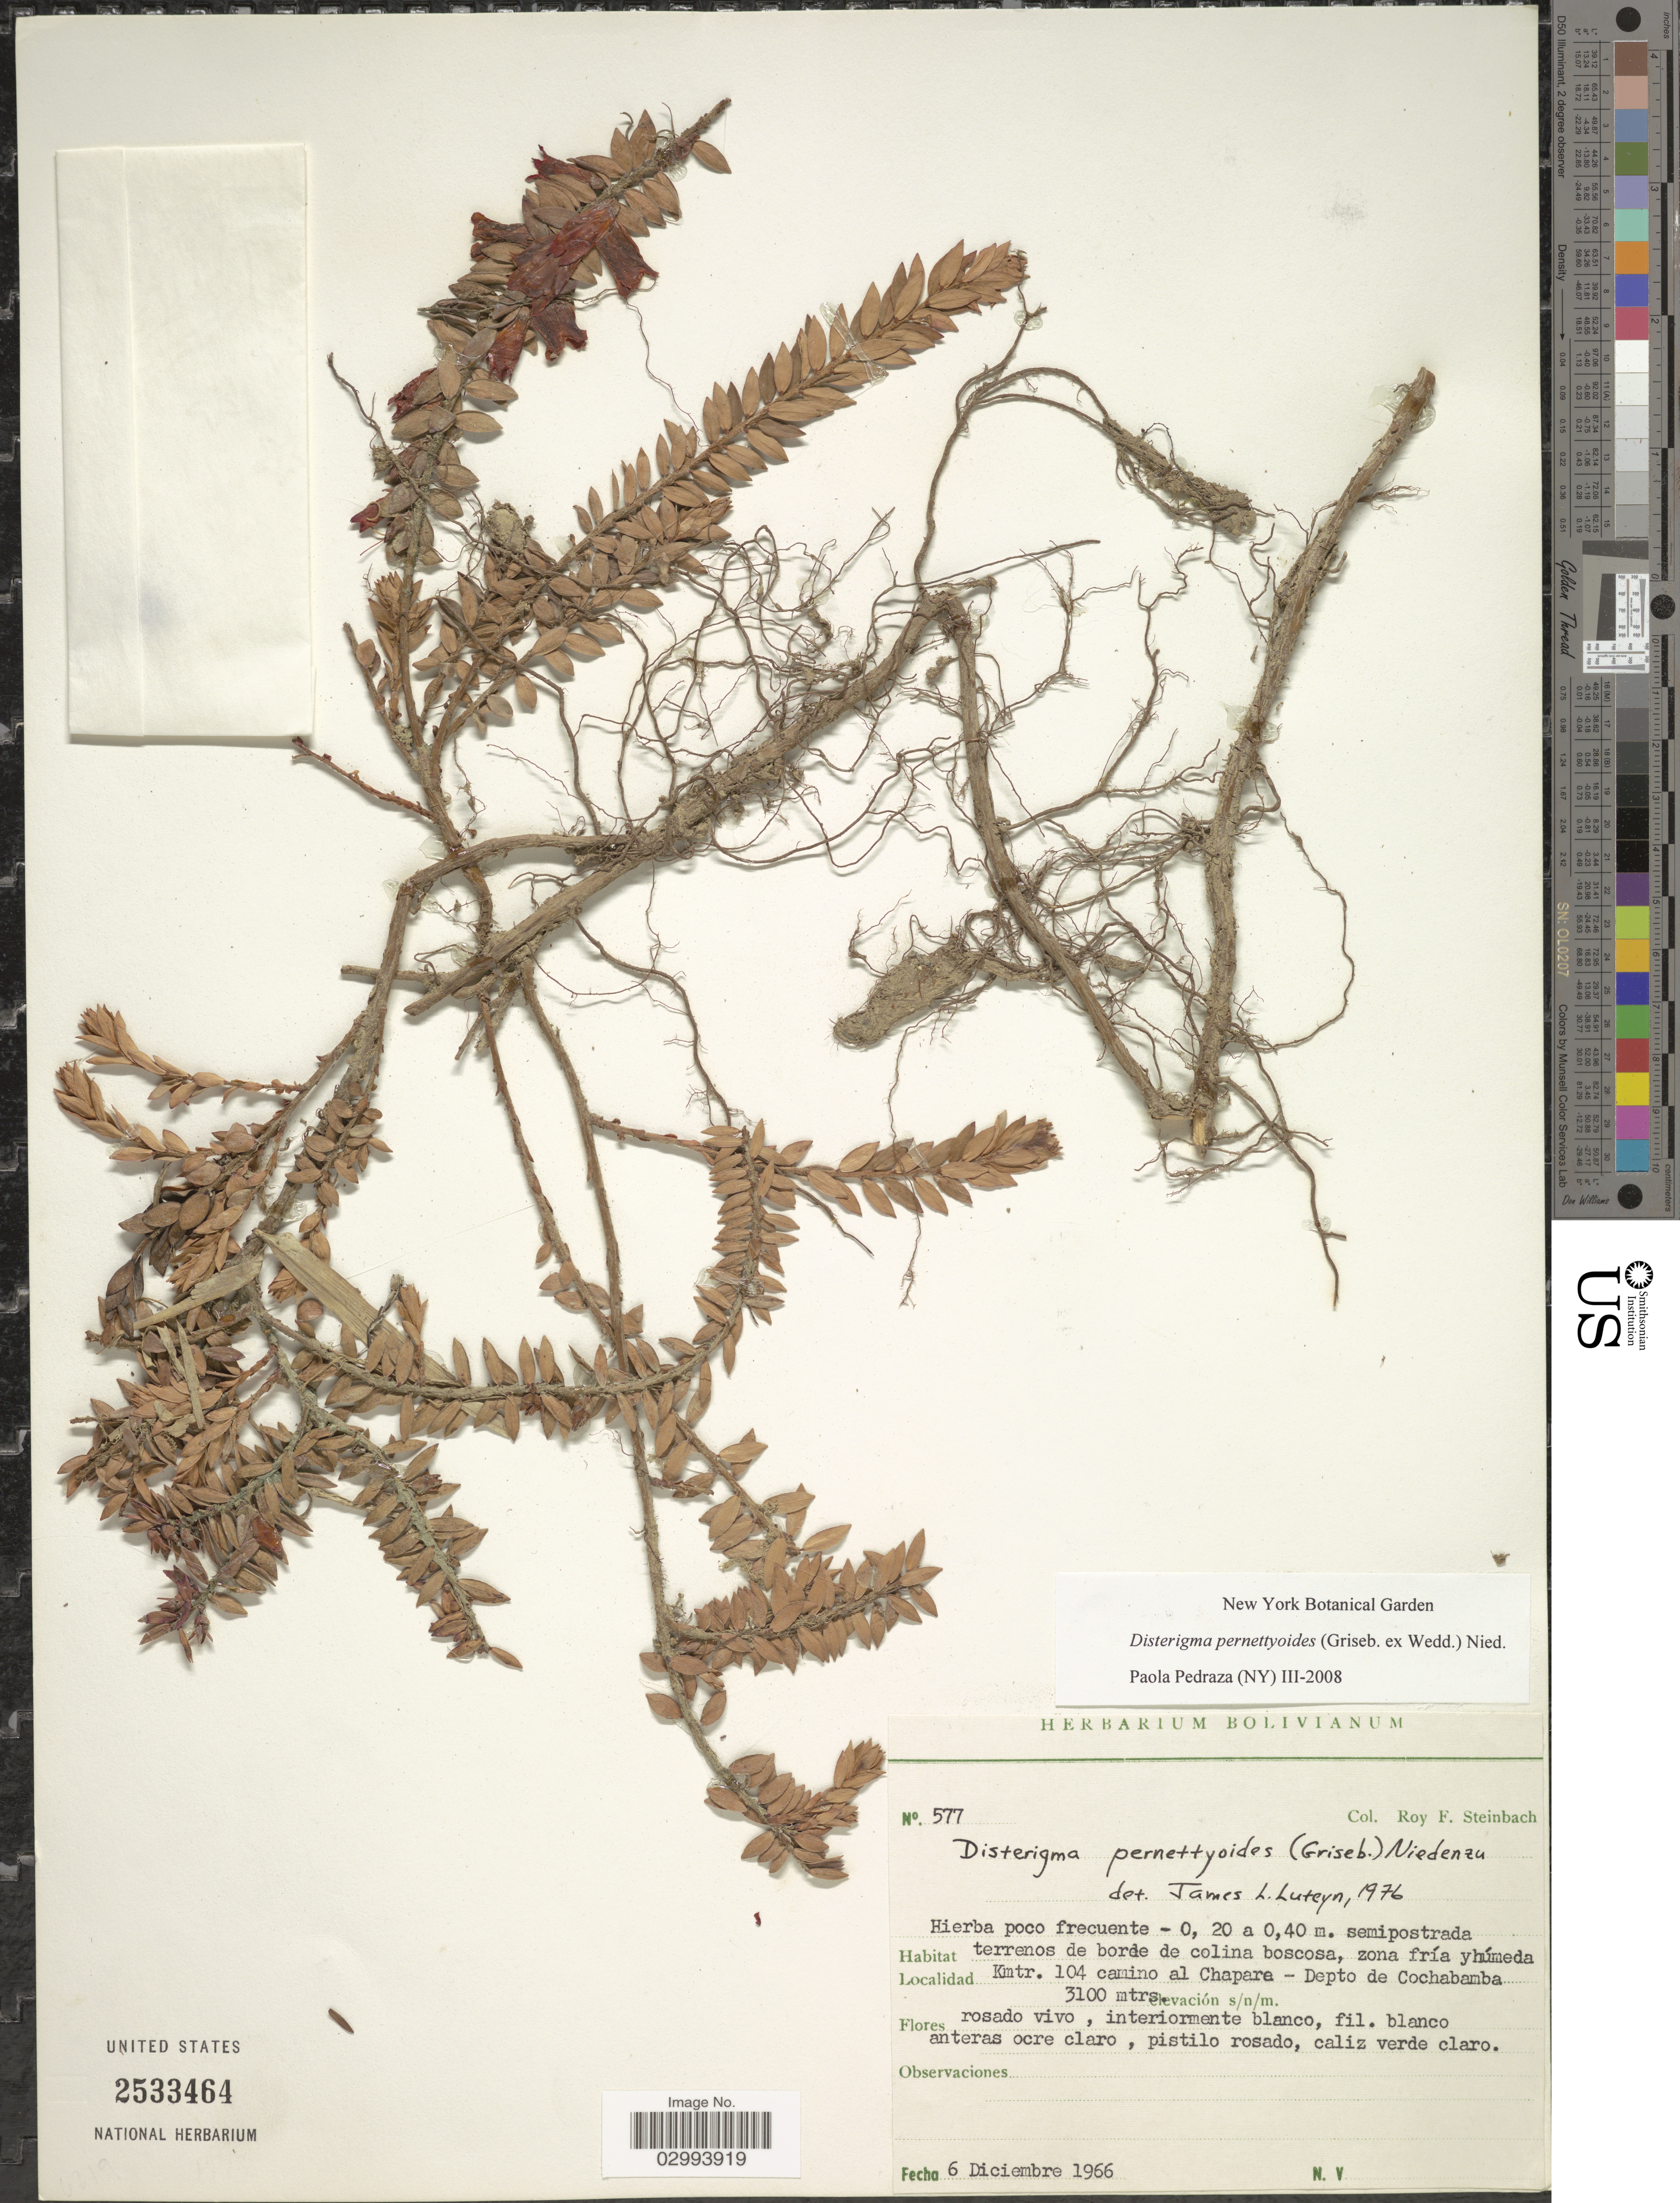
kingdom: Plantae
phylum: Tracheophyta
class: Magnoliopsida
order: Ericales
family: Ericaceae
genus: Disterigma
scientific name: Disterigma pernettyoides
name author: (Griseb.) Nied.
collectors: R. F. Steinbach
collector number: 577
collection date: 1966-12-06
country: Bolivia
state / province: Cochabamba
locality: Kmtr. 104 camino al Chapara - Depto de Cochabamba.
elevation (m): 3100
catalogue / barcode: US 2533464